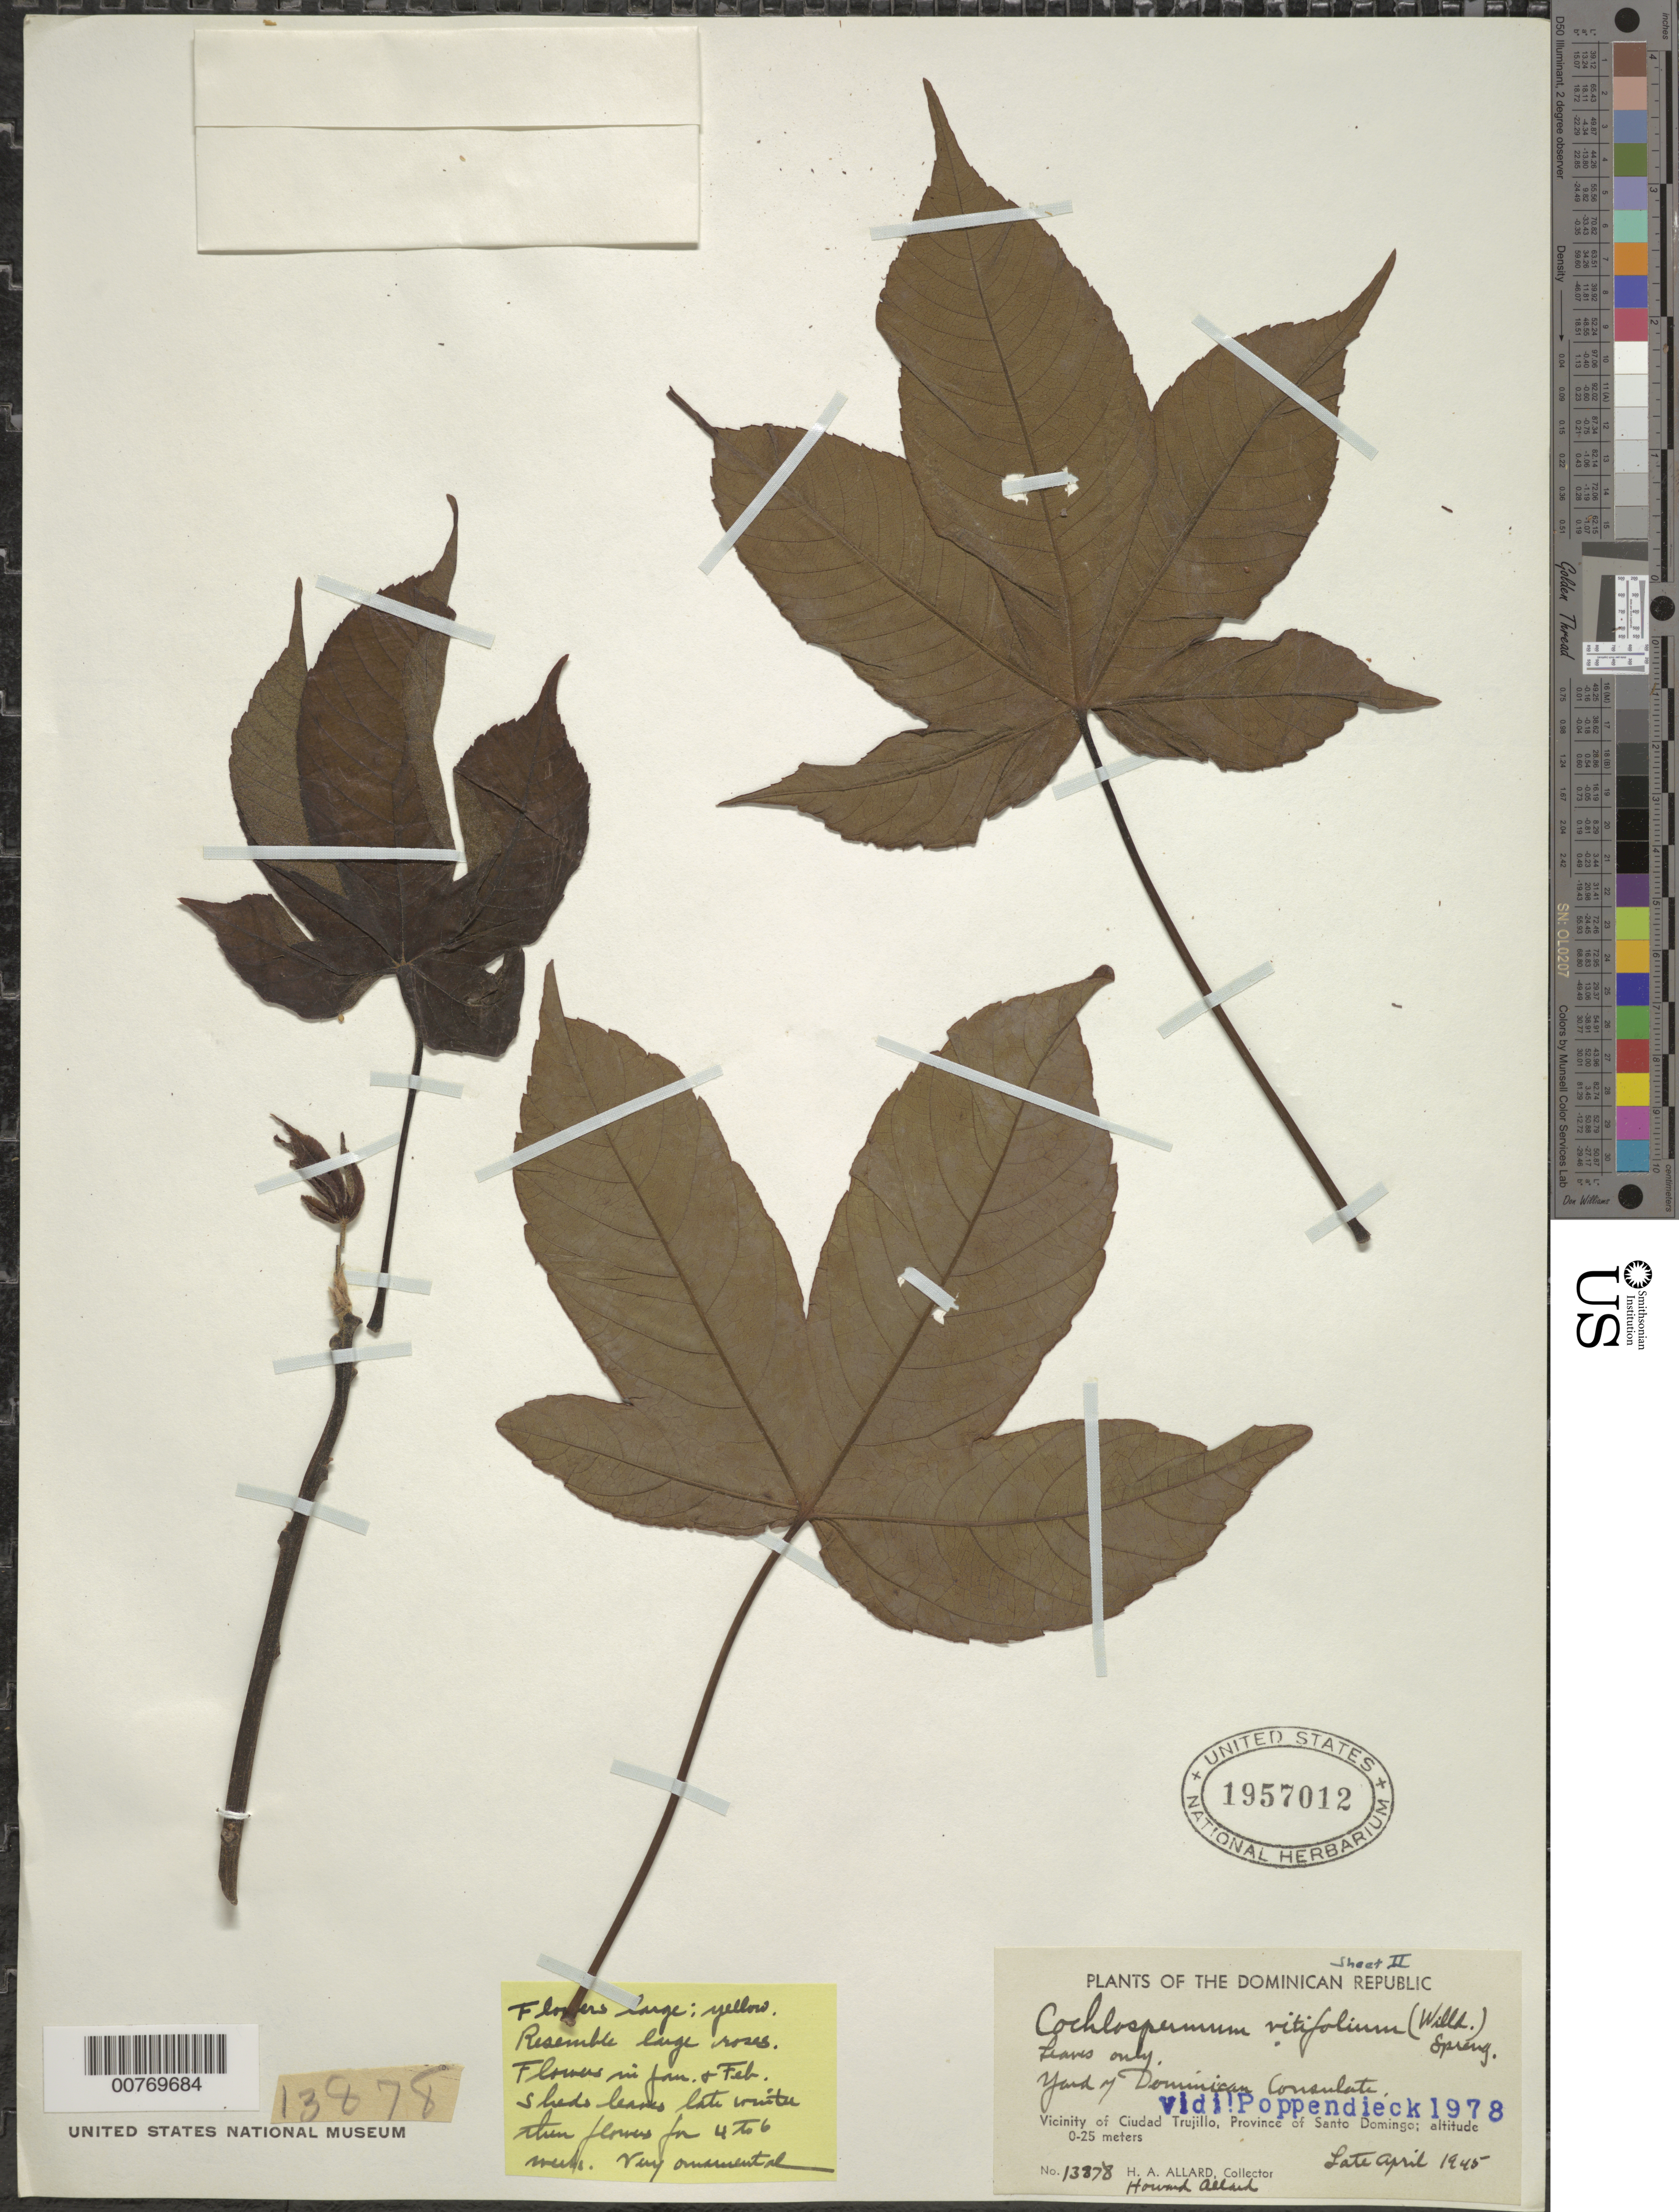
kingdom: Plantae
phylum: Tracheophyta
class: Magnoliopsida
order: Malvales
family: Cochlospermaceae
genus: Cochlospermum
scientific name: Cochlospermum vitifolium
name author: (Willd.) Spreng.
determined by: Poppendieck, H.-H., (HBG), Institut fur Allgemeine Botanik und Botanischer Garten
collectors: H. A. Allard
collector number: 13878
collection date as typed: Apr 1945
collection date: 1945-04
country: Dominican Republic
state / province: Santo Domingo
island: Hispaniola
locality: Vicinity of Ciudad Trujillo.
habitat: Yard of Dominican consulate.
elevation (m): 0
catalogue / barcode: US 1957012